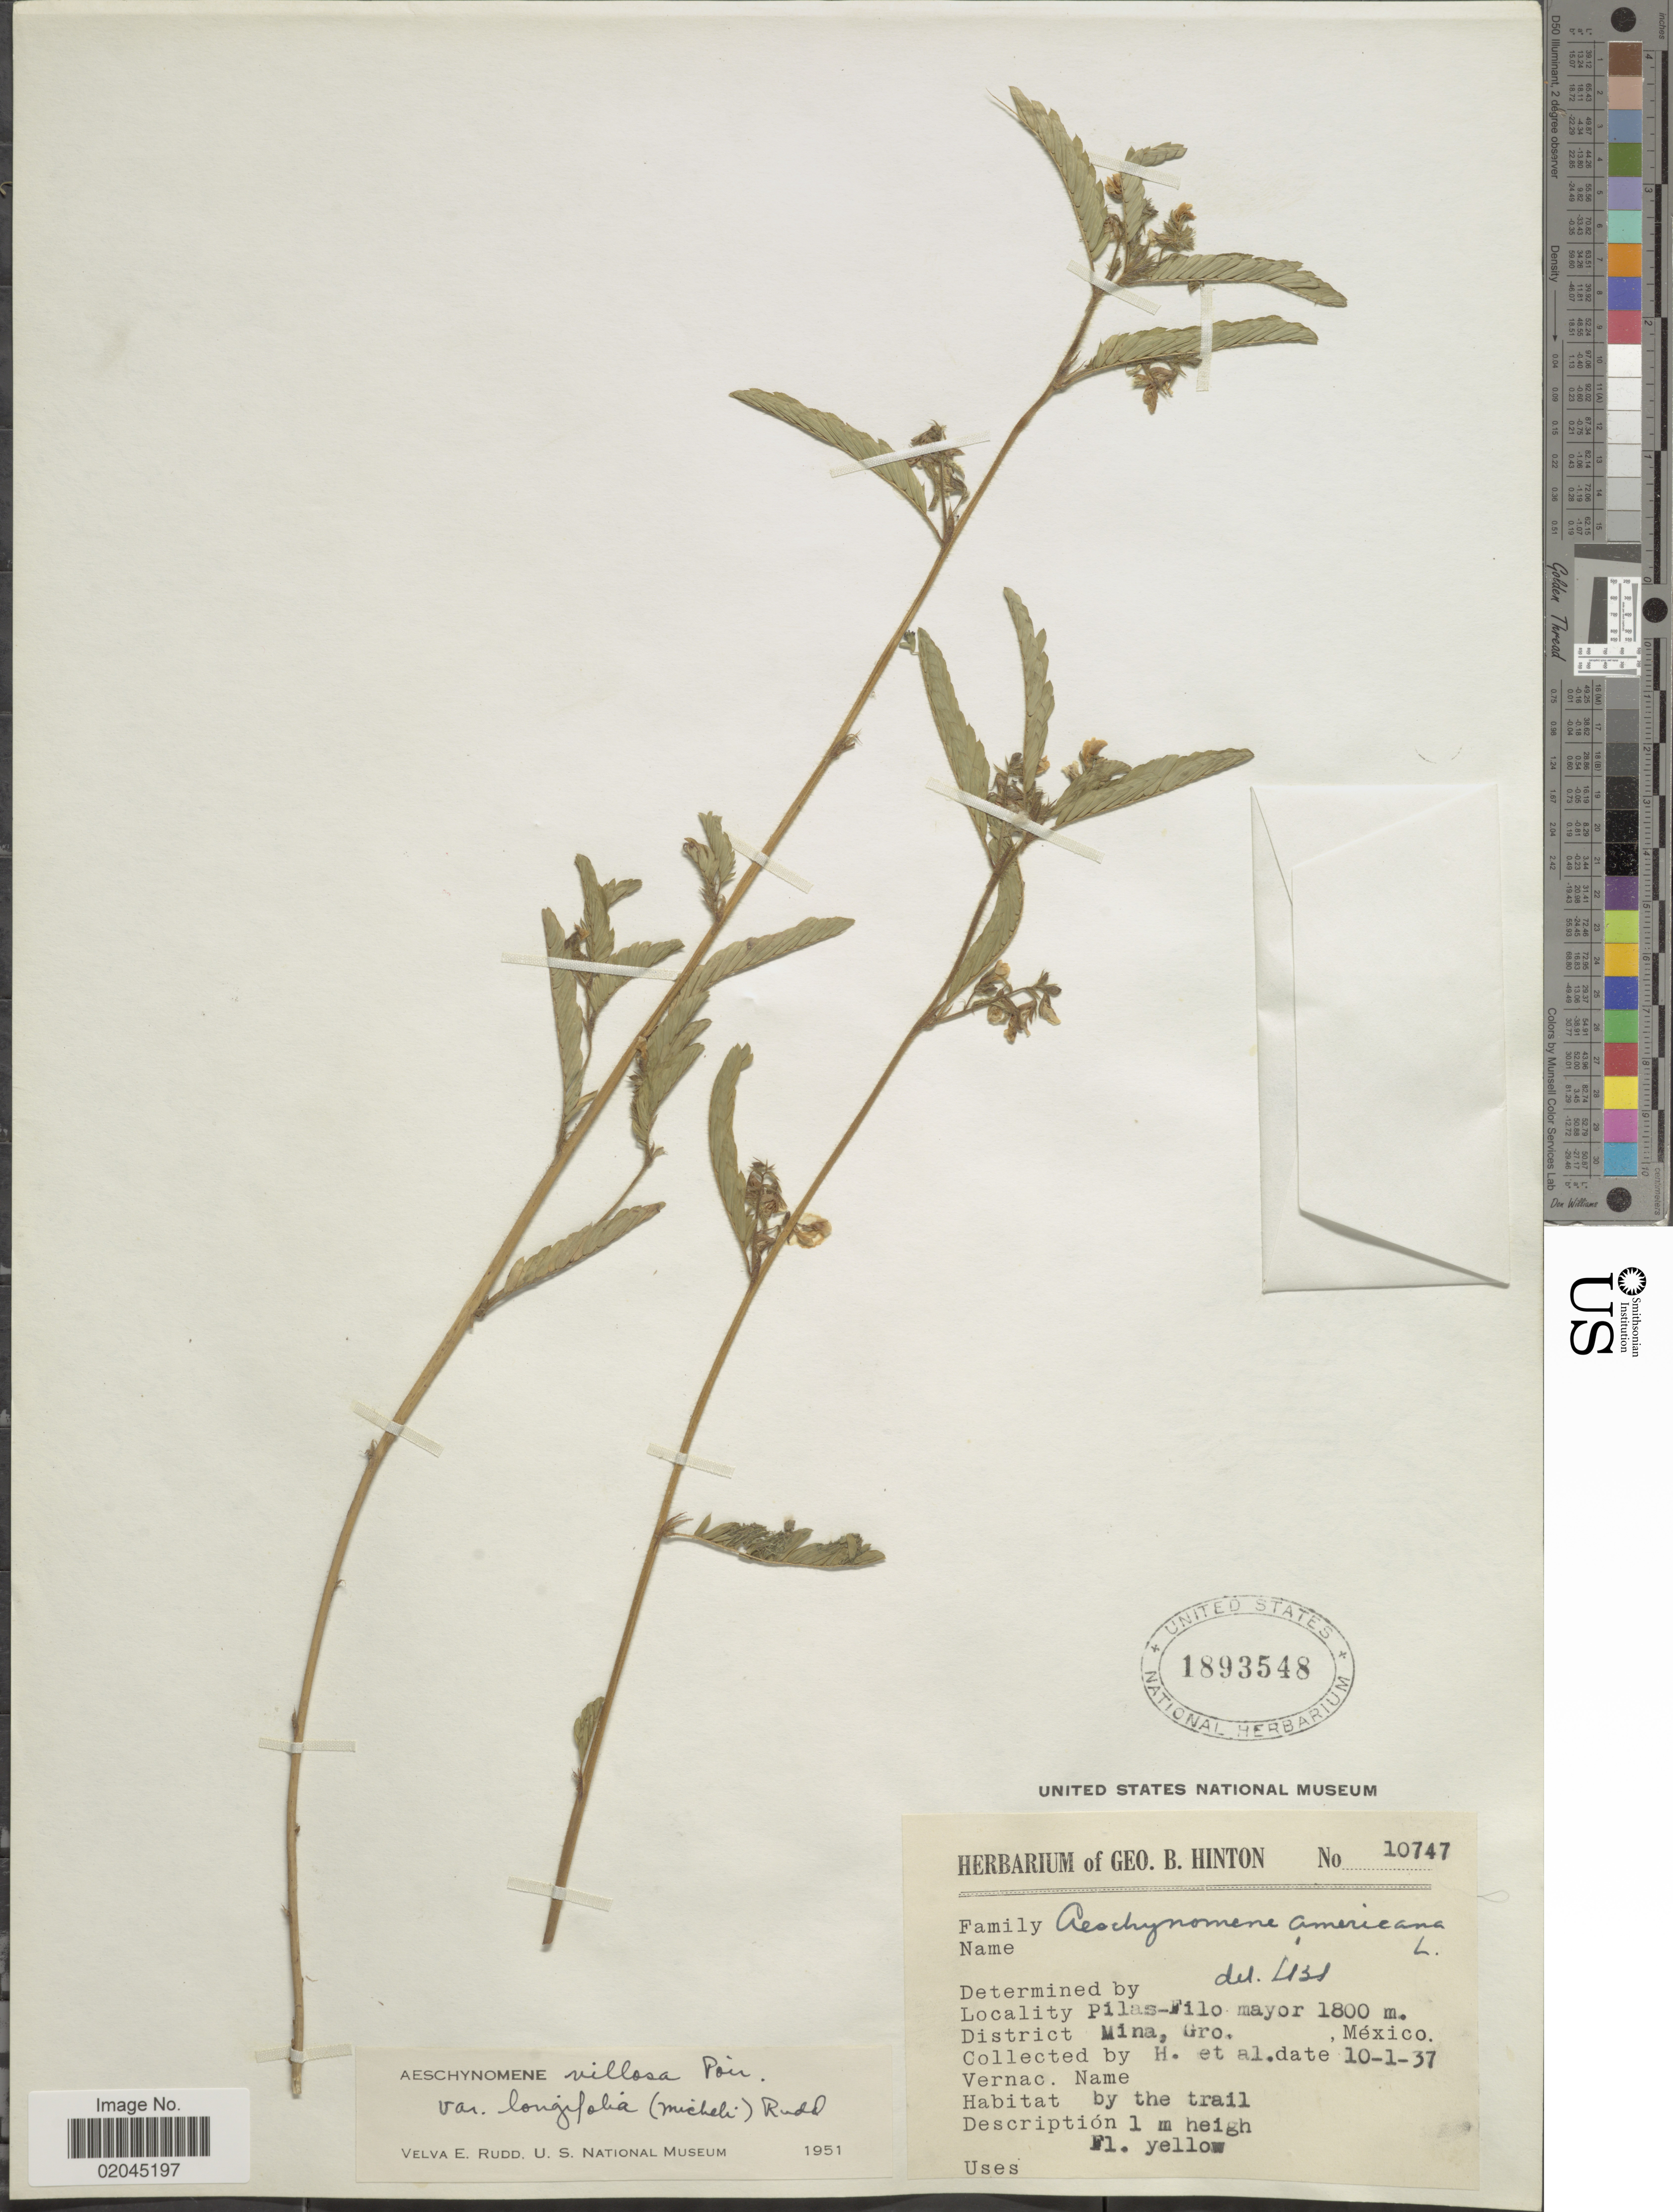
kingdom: Plantae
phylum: Tracheophyta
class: Magnoliopsida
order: Fabales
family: Fabaceae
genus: Aeschynomene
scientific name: Aeschynomene villosa var. longifolia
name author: (Micheli) Rudd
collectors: G. B. Hinton & et al.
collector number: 10747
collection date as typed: Transcribed d/m/y: 1/10/37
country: Mexico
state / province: Guerrero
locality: Pilas-Filo mayor, District Mina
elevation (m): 1800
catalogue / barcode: US 1893548